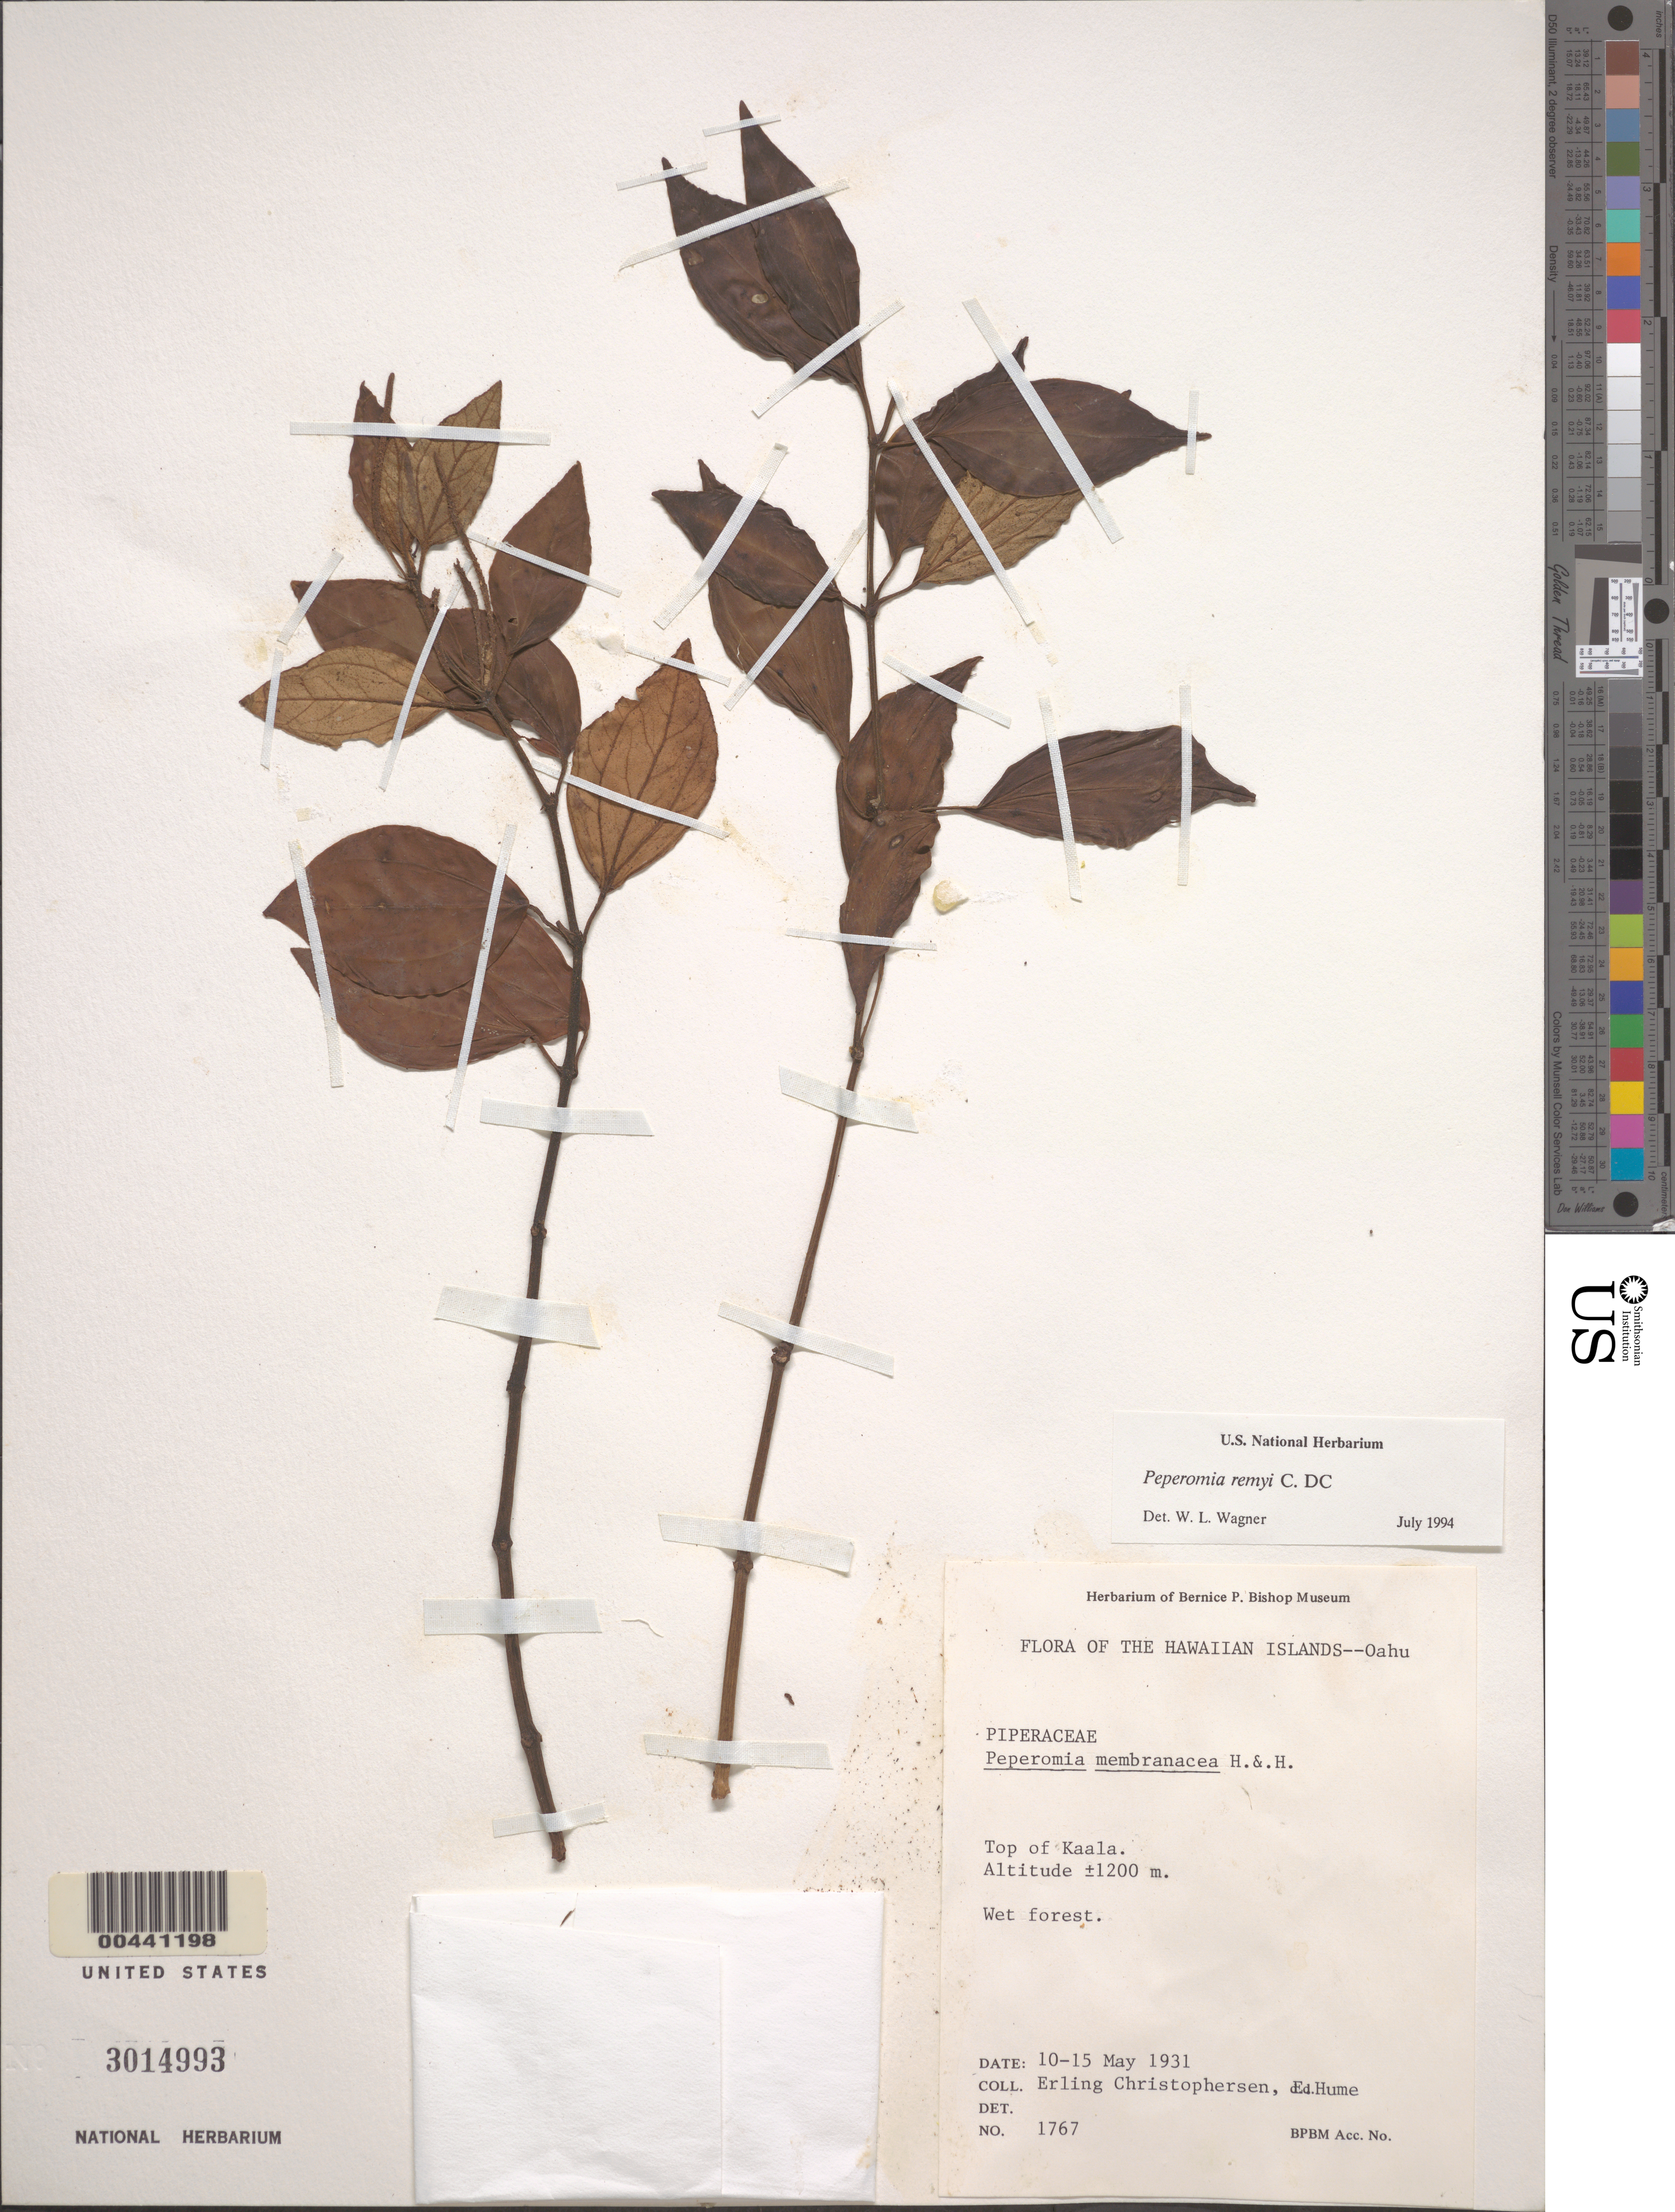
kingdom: Plantae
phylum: Tracheophyta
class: Magnoliopsida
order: Piperales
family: Piperaceae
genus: Peperomia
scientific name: Peperomia remyi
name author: C. DC.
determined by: Wagner, W. L., (BOT), Smithsonian Institution - National Museum of Natural History (UNITED STATES)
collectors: E. Christophersen & E. Hume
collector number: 1767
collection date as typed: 10 May 1931 to 15 May 1931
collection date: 1931-05-10/1931-05-15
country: United States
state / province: Hawaii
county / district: Hawaii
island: Hawaii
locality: Top of Kaala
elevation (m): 1200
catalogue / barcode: US 3014993